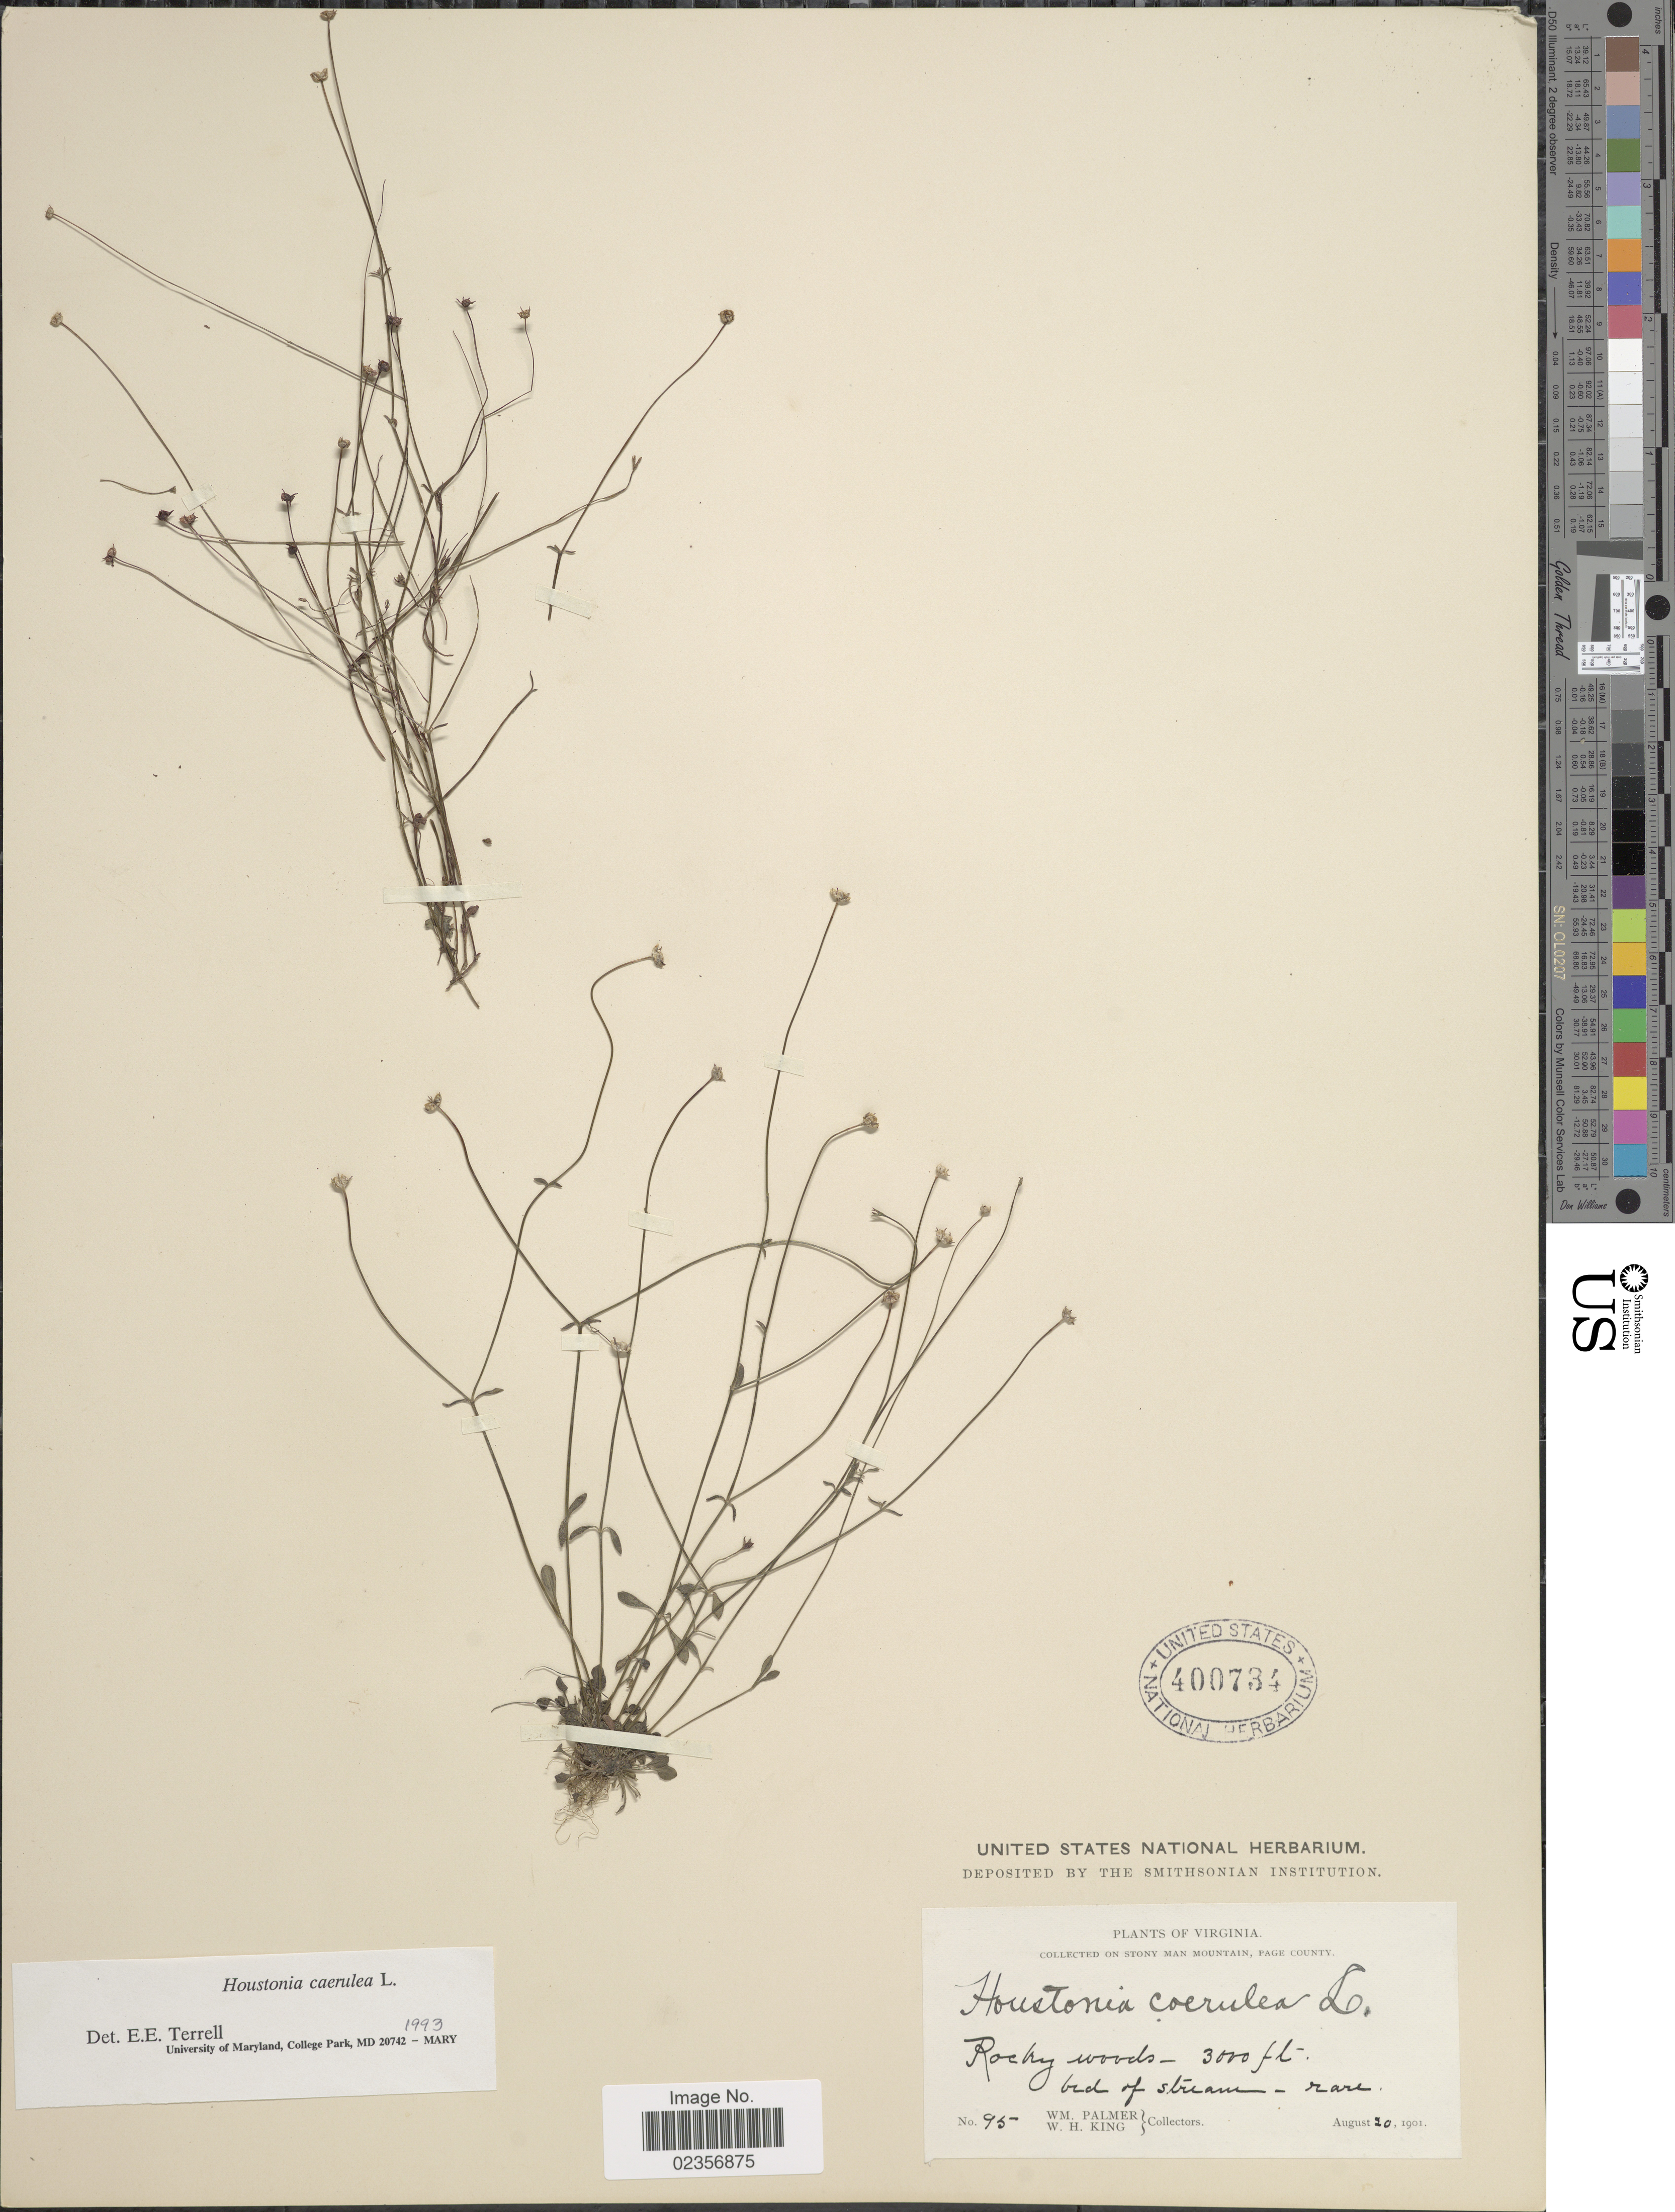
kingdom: Plantae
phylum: Tracheophyta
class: Magnoliopsida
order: Gentianales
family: Rubiaceae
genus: Houstonia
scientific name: Houstonia caerulea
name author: L.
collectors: W. Palmer & W. H. King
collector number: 95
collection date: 1901-08-20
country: United States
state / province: Virginia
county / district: Page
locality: On Stony Man Mountain, rocky woods, bed of stream.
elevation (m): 914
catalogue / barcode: US 400734